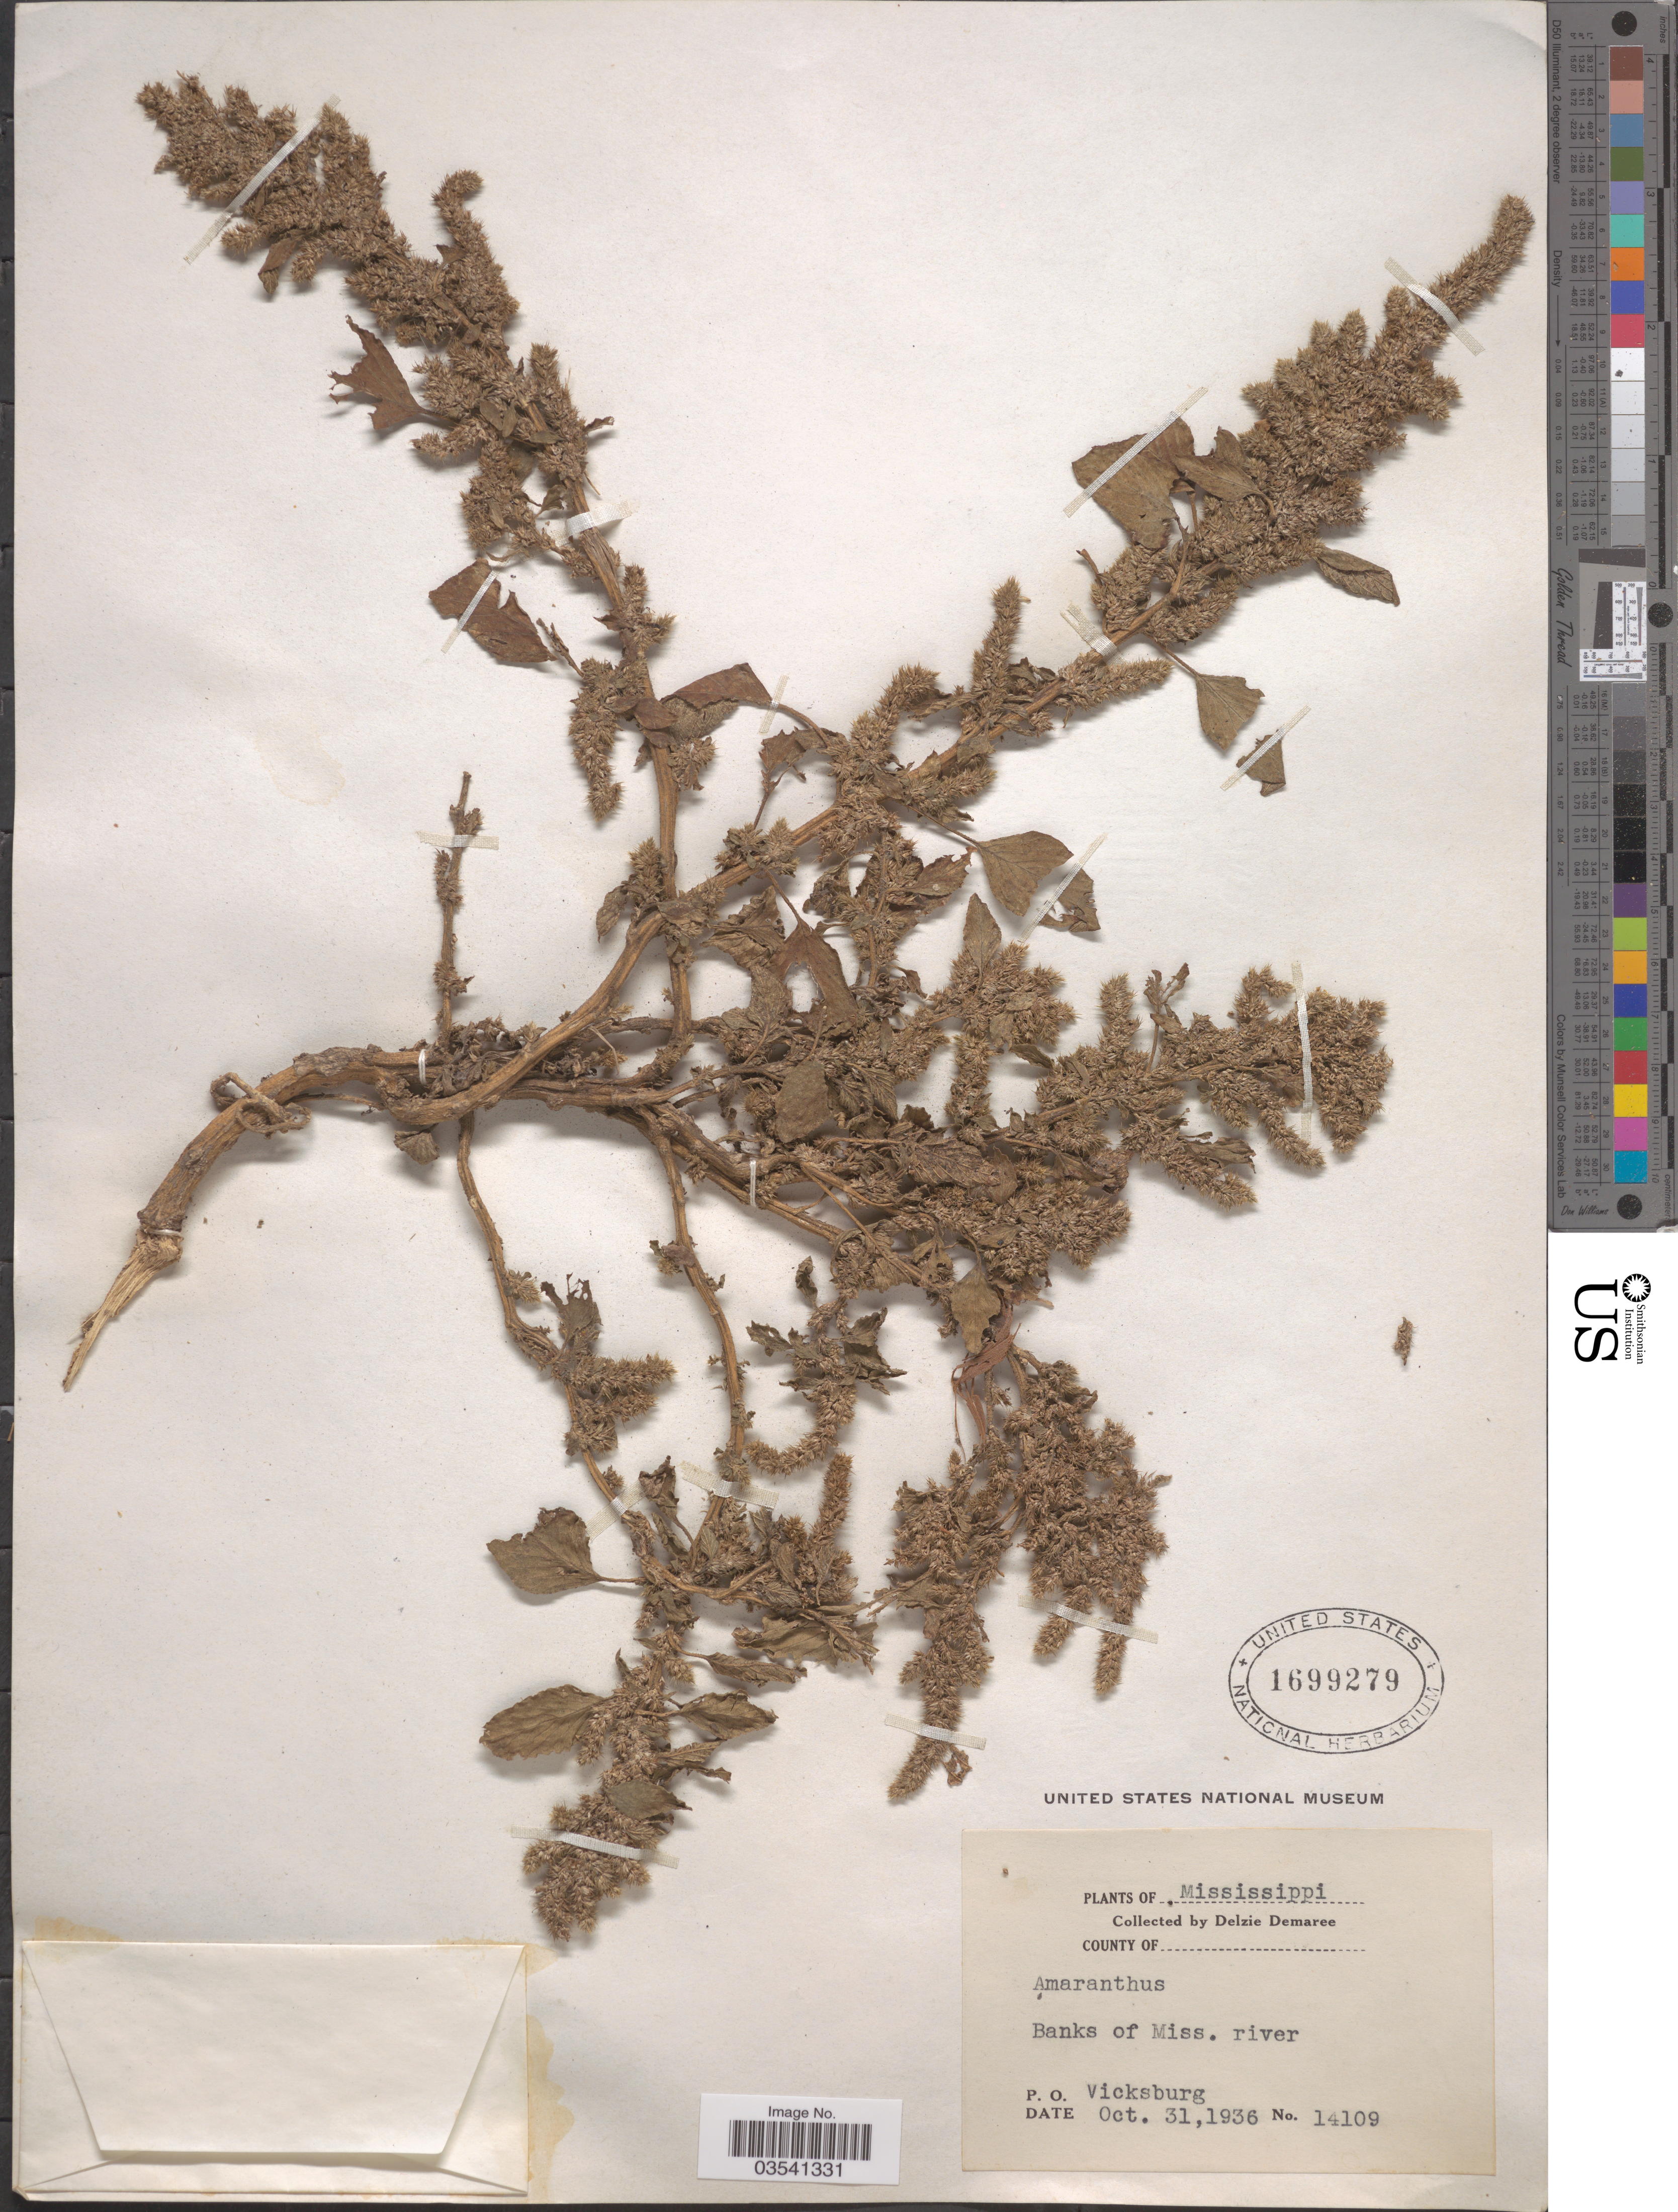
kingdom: Plantae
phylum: Tracheophyta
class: Magnoliopsida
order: Caryophyllales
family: Amaranthaceae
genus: Amaranthus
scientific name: Amaranthus sp.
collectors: D. Demaree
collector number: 14109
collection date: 1936-10-31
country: United States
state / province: Mississippi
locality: Banks of Miss. river. P. O. Vicksburg.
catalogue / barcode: US 1699279